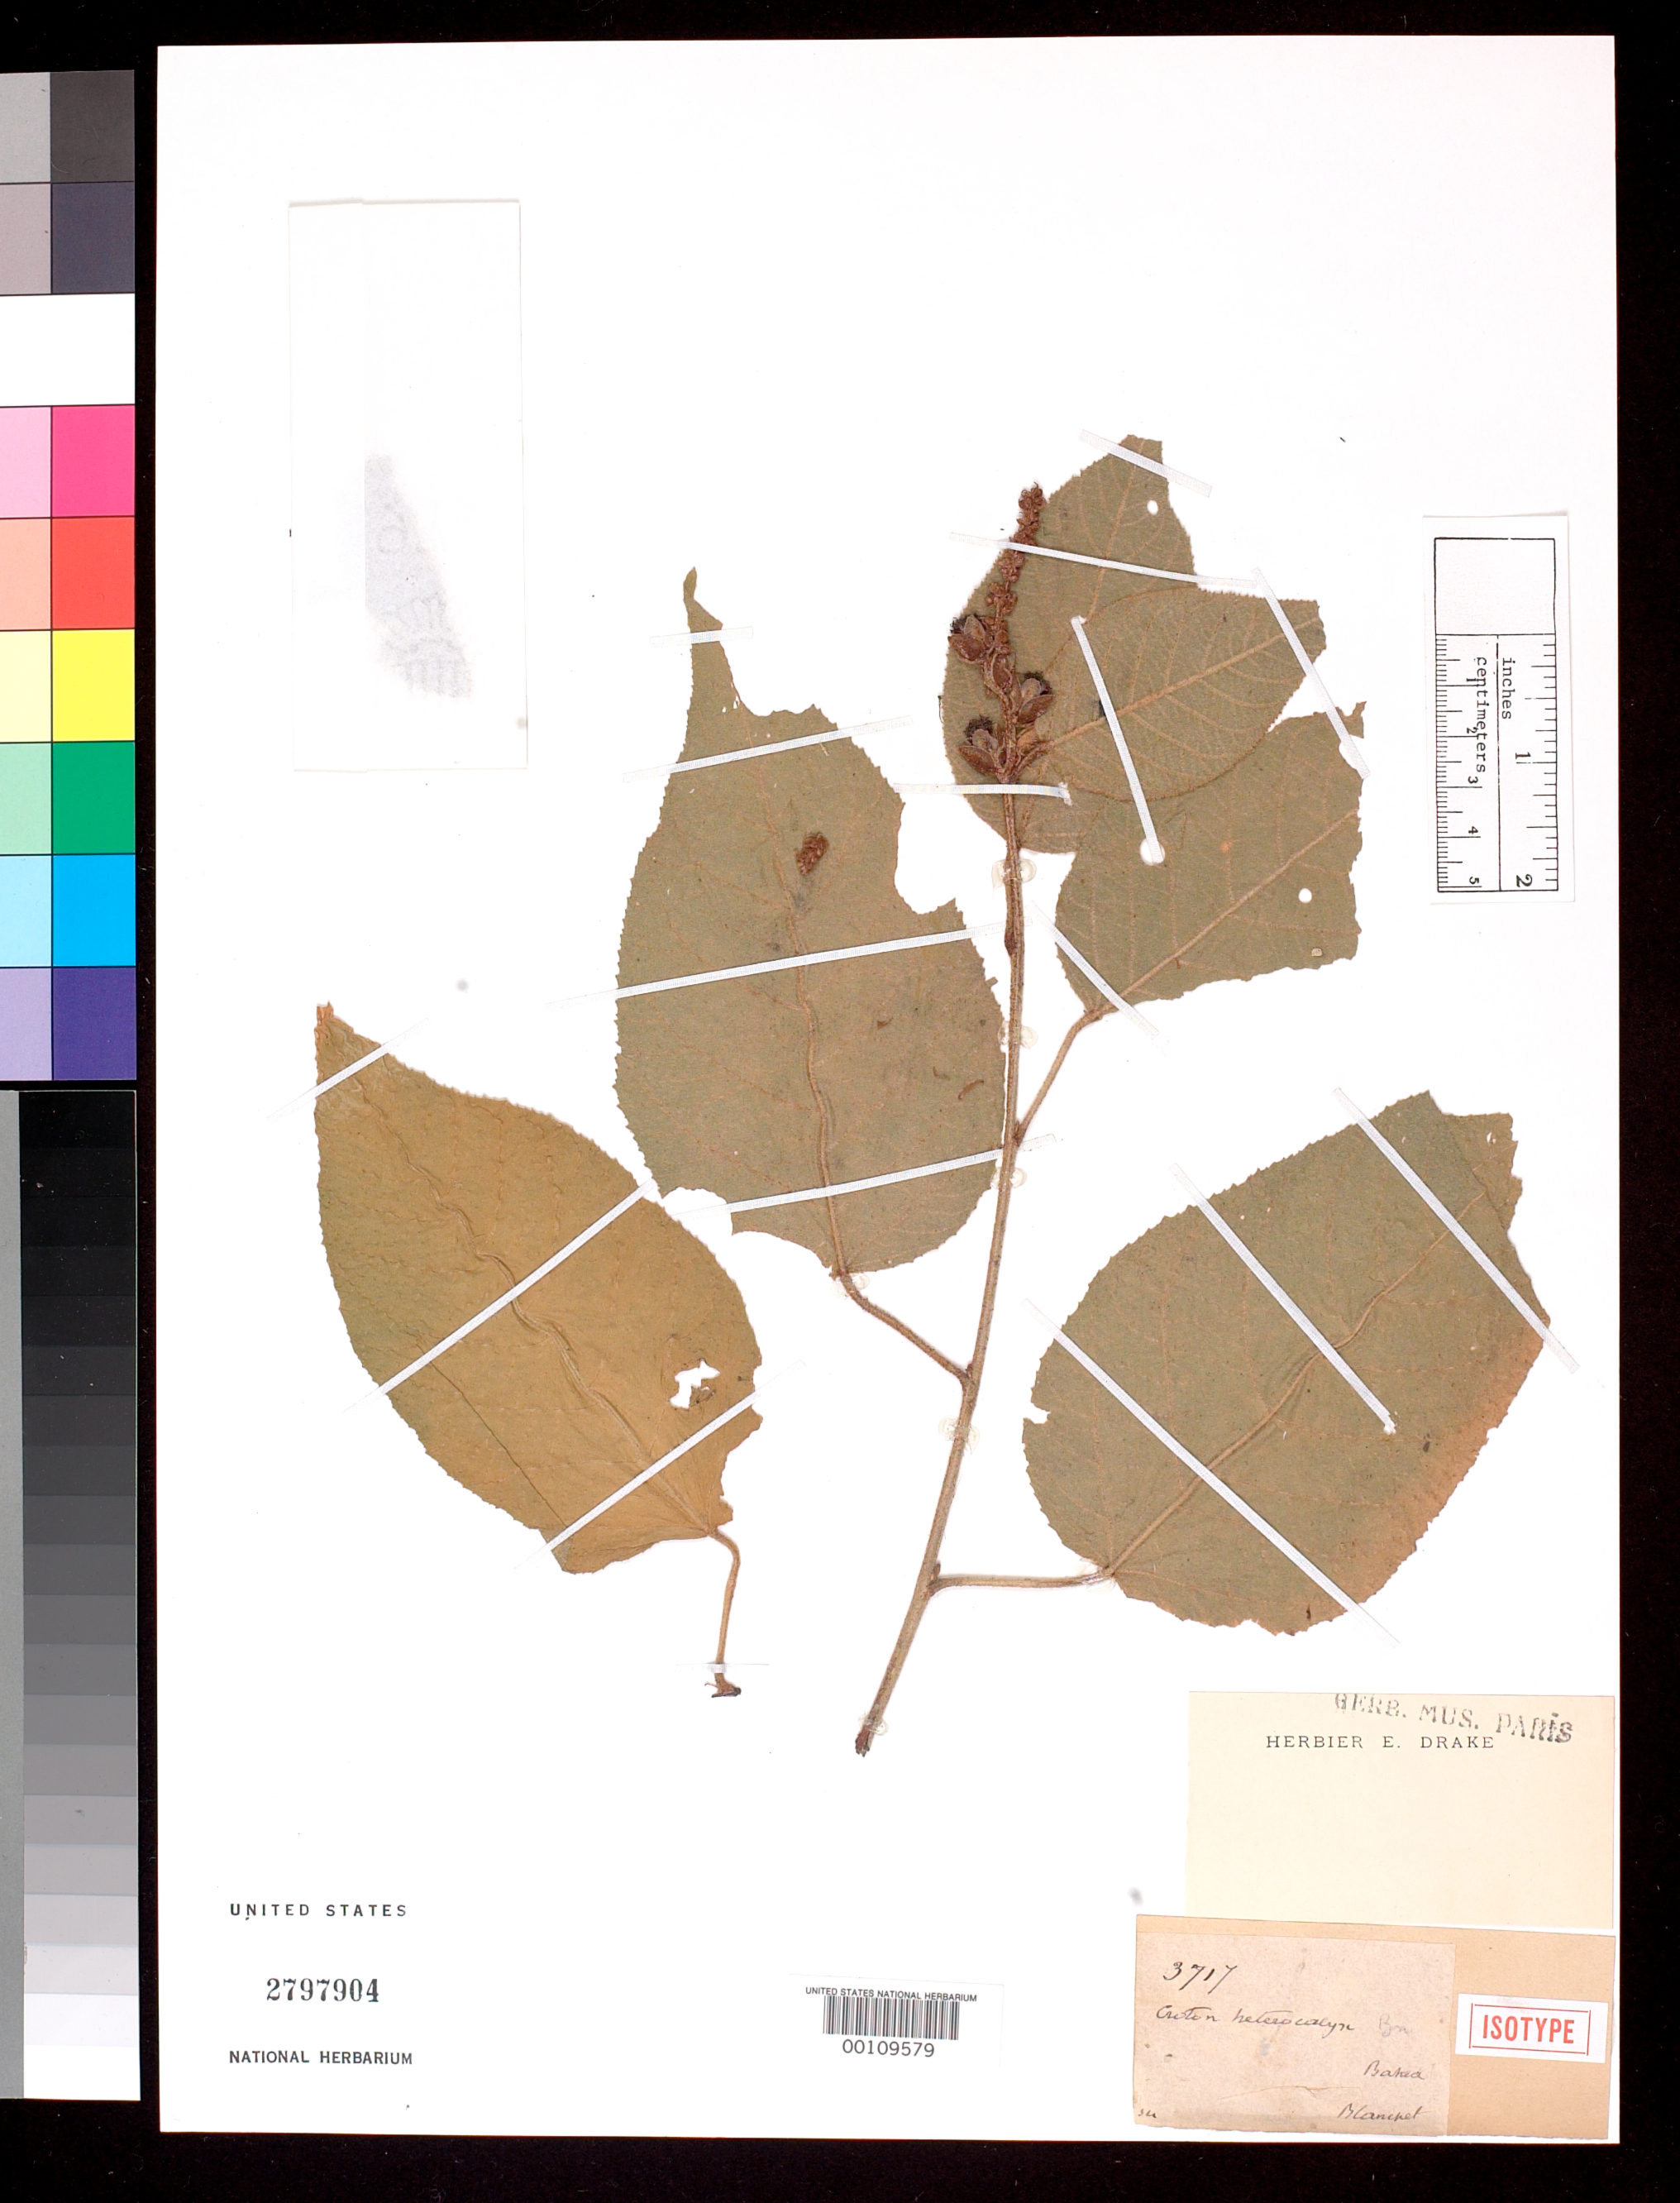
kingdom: Plantae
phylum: Tracheophyta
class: Magnoliopsida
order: Malpighiales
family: Euphorbiaceae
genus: Croton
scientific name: Croton heterocalyx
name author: Baill.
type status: Isotype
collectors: J. Blanchet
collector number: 3717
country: Brazil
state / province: Bahia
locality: North of Esplanda city on road to Jaquera.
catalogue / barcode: US 2797904